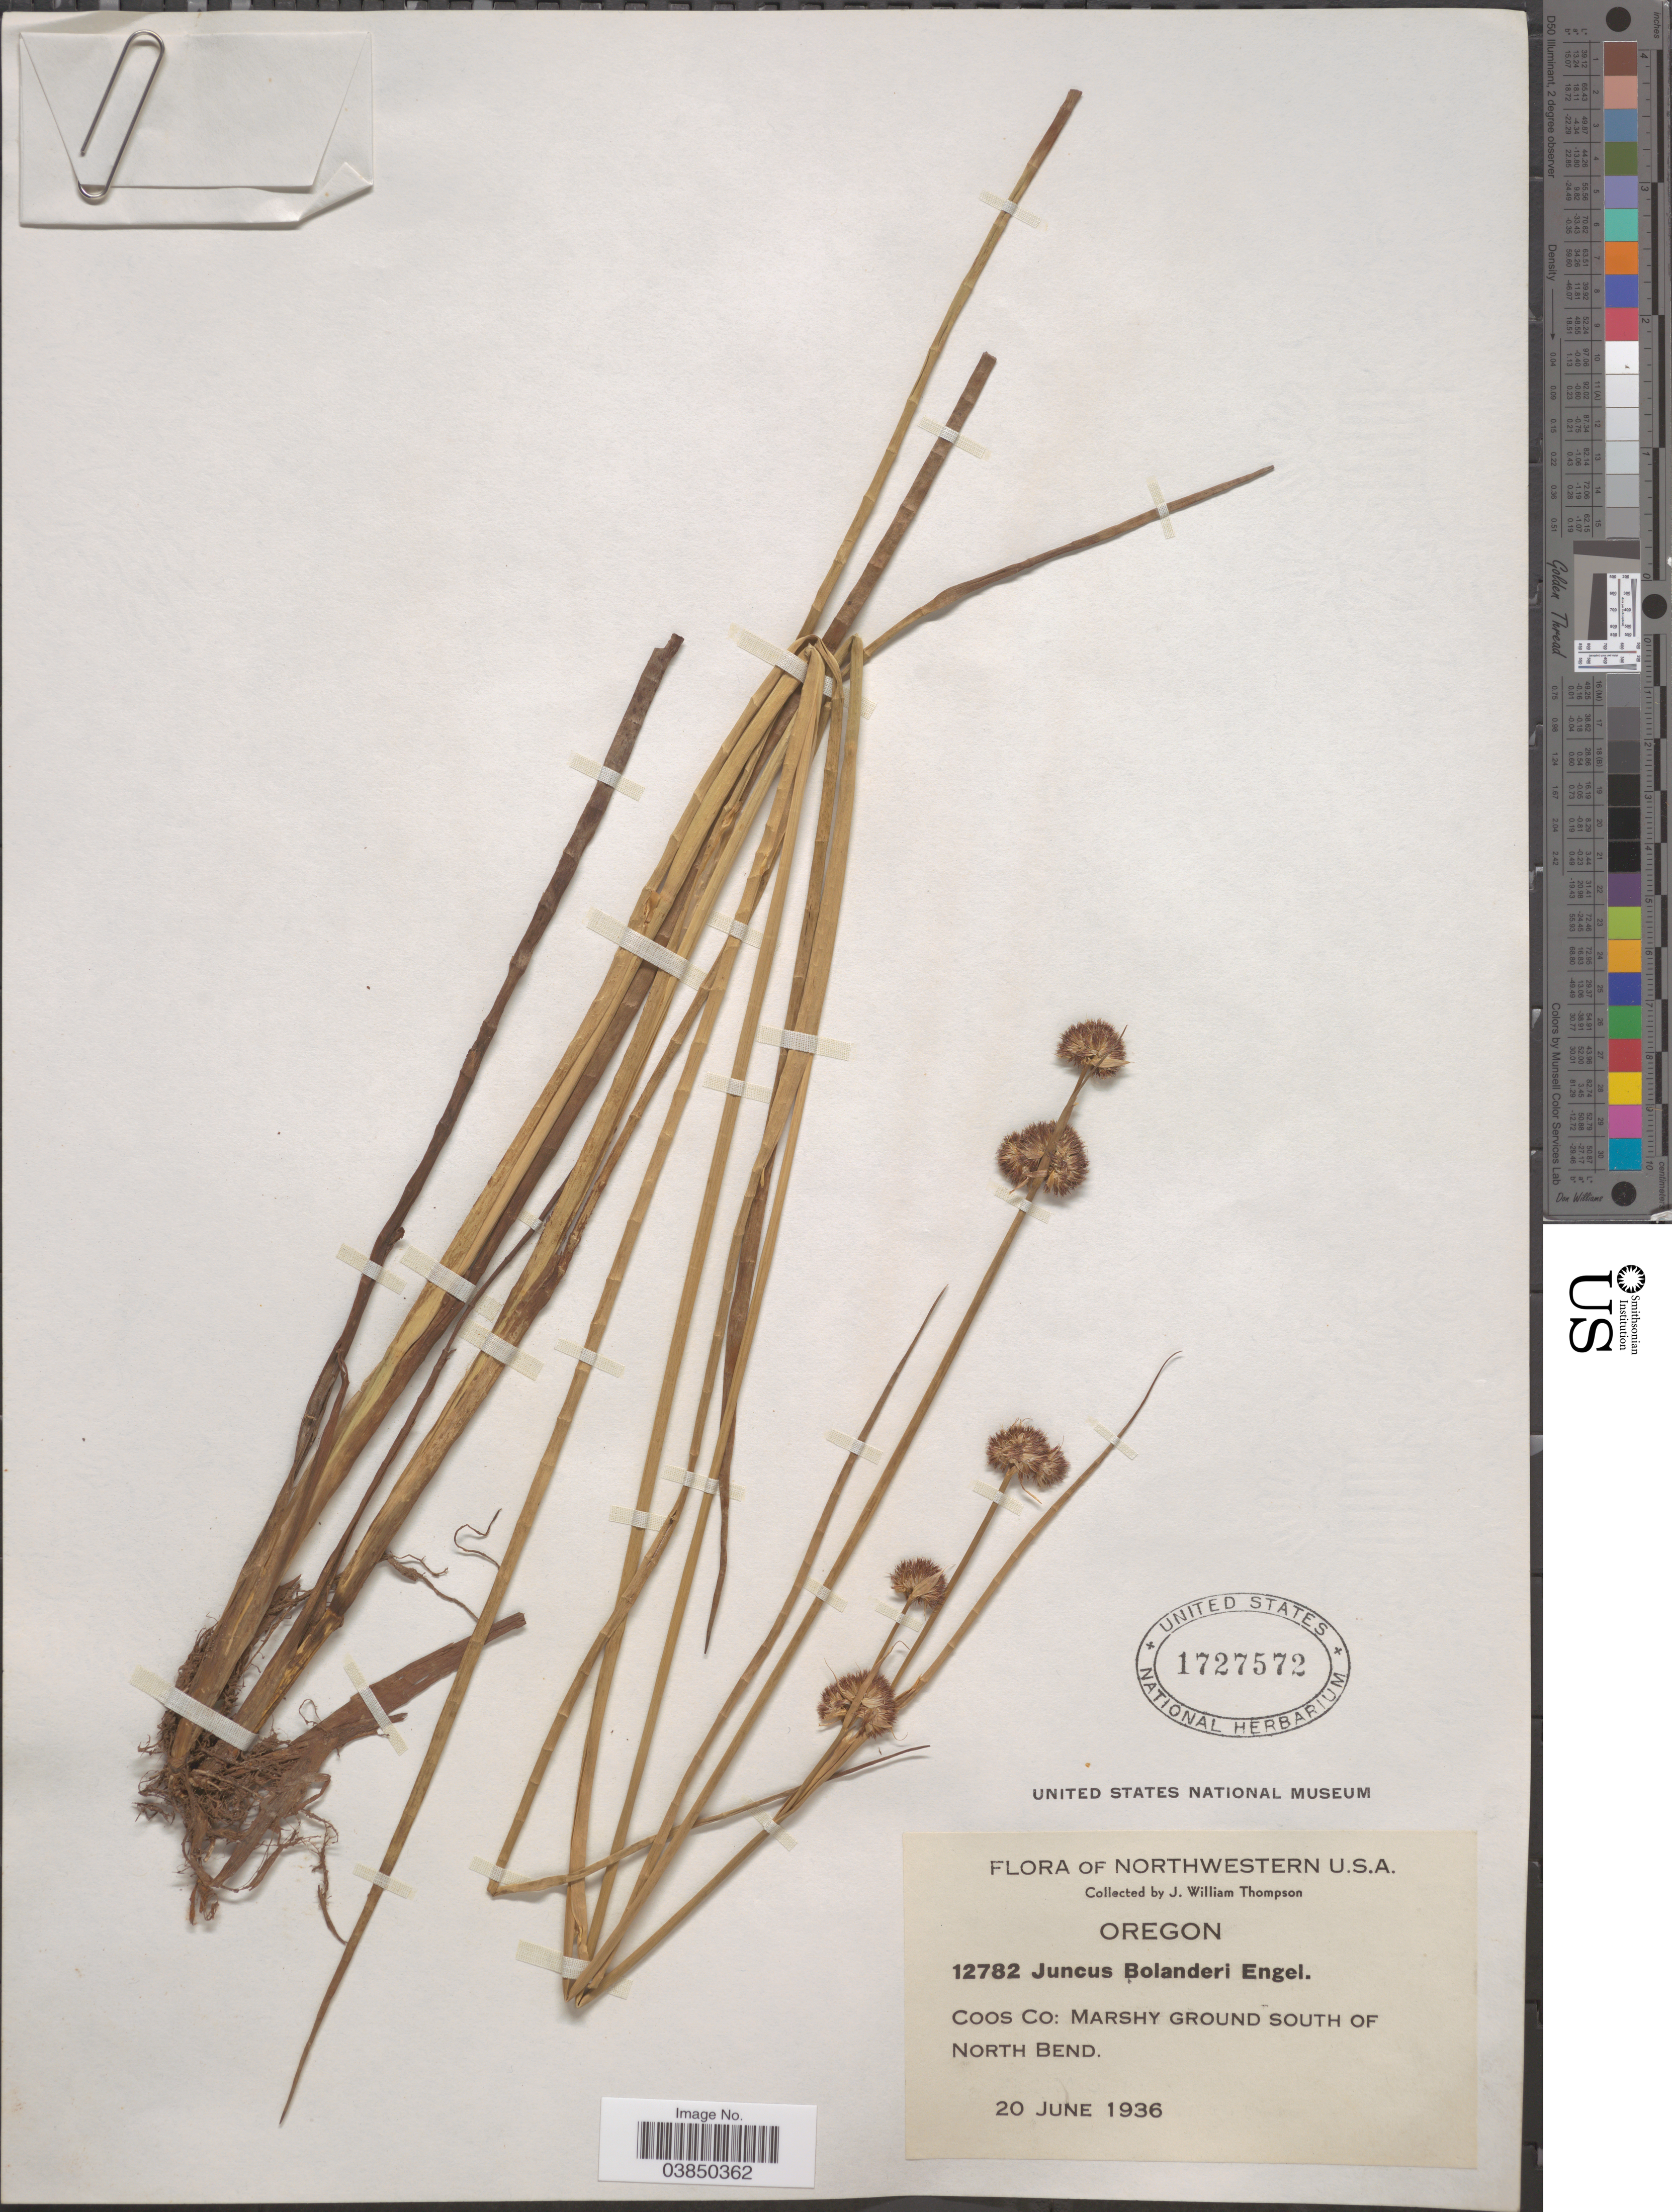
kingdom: Plantae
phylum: Tracheophyta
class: Liliopsida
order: Poales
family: Juncaceae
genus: Juncus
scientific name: Juncus bolanderi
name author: Engelm.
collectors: J. W. Thompson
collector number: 12782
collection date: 1936-06-20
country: United States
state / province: Oregon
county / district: Coos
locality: Northwestern. Coos Co: Marshy ground south of north Bend.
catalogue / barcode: US 1727572